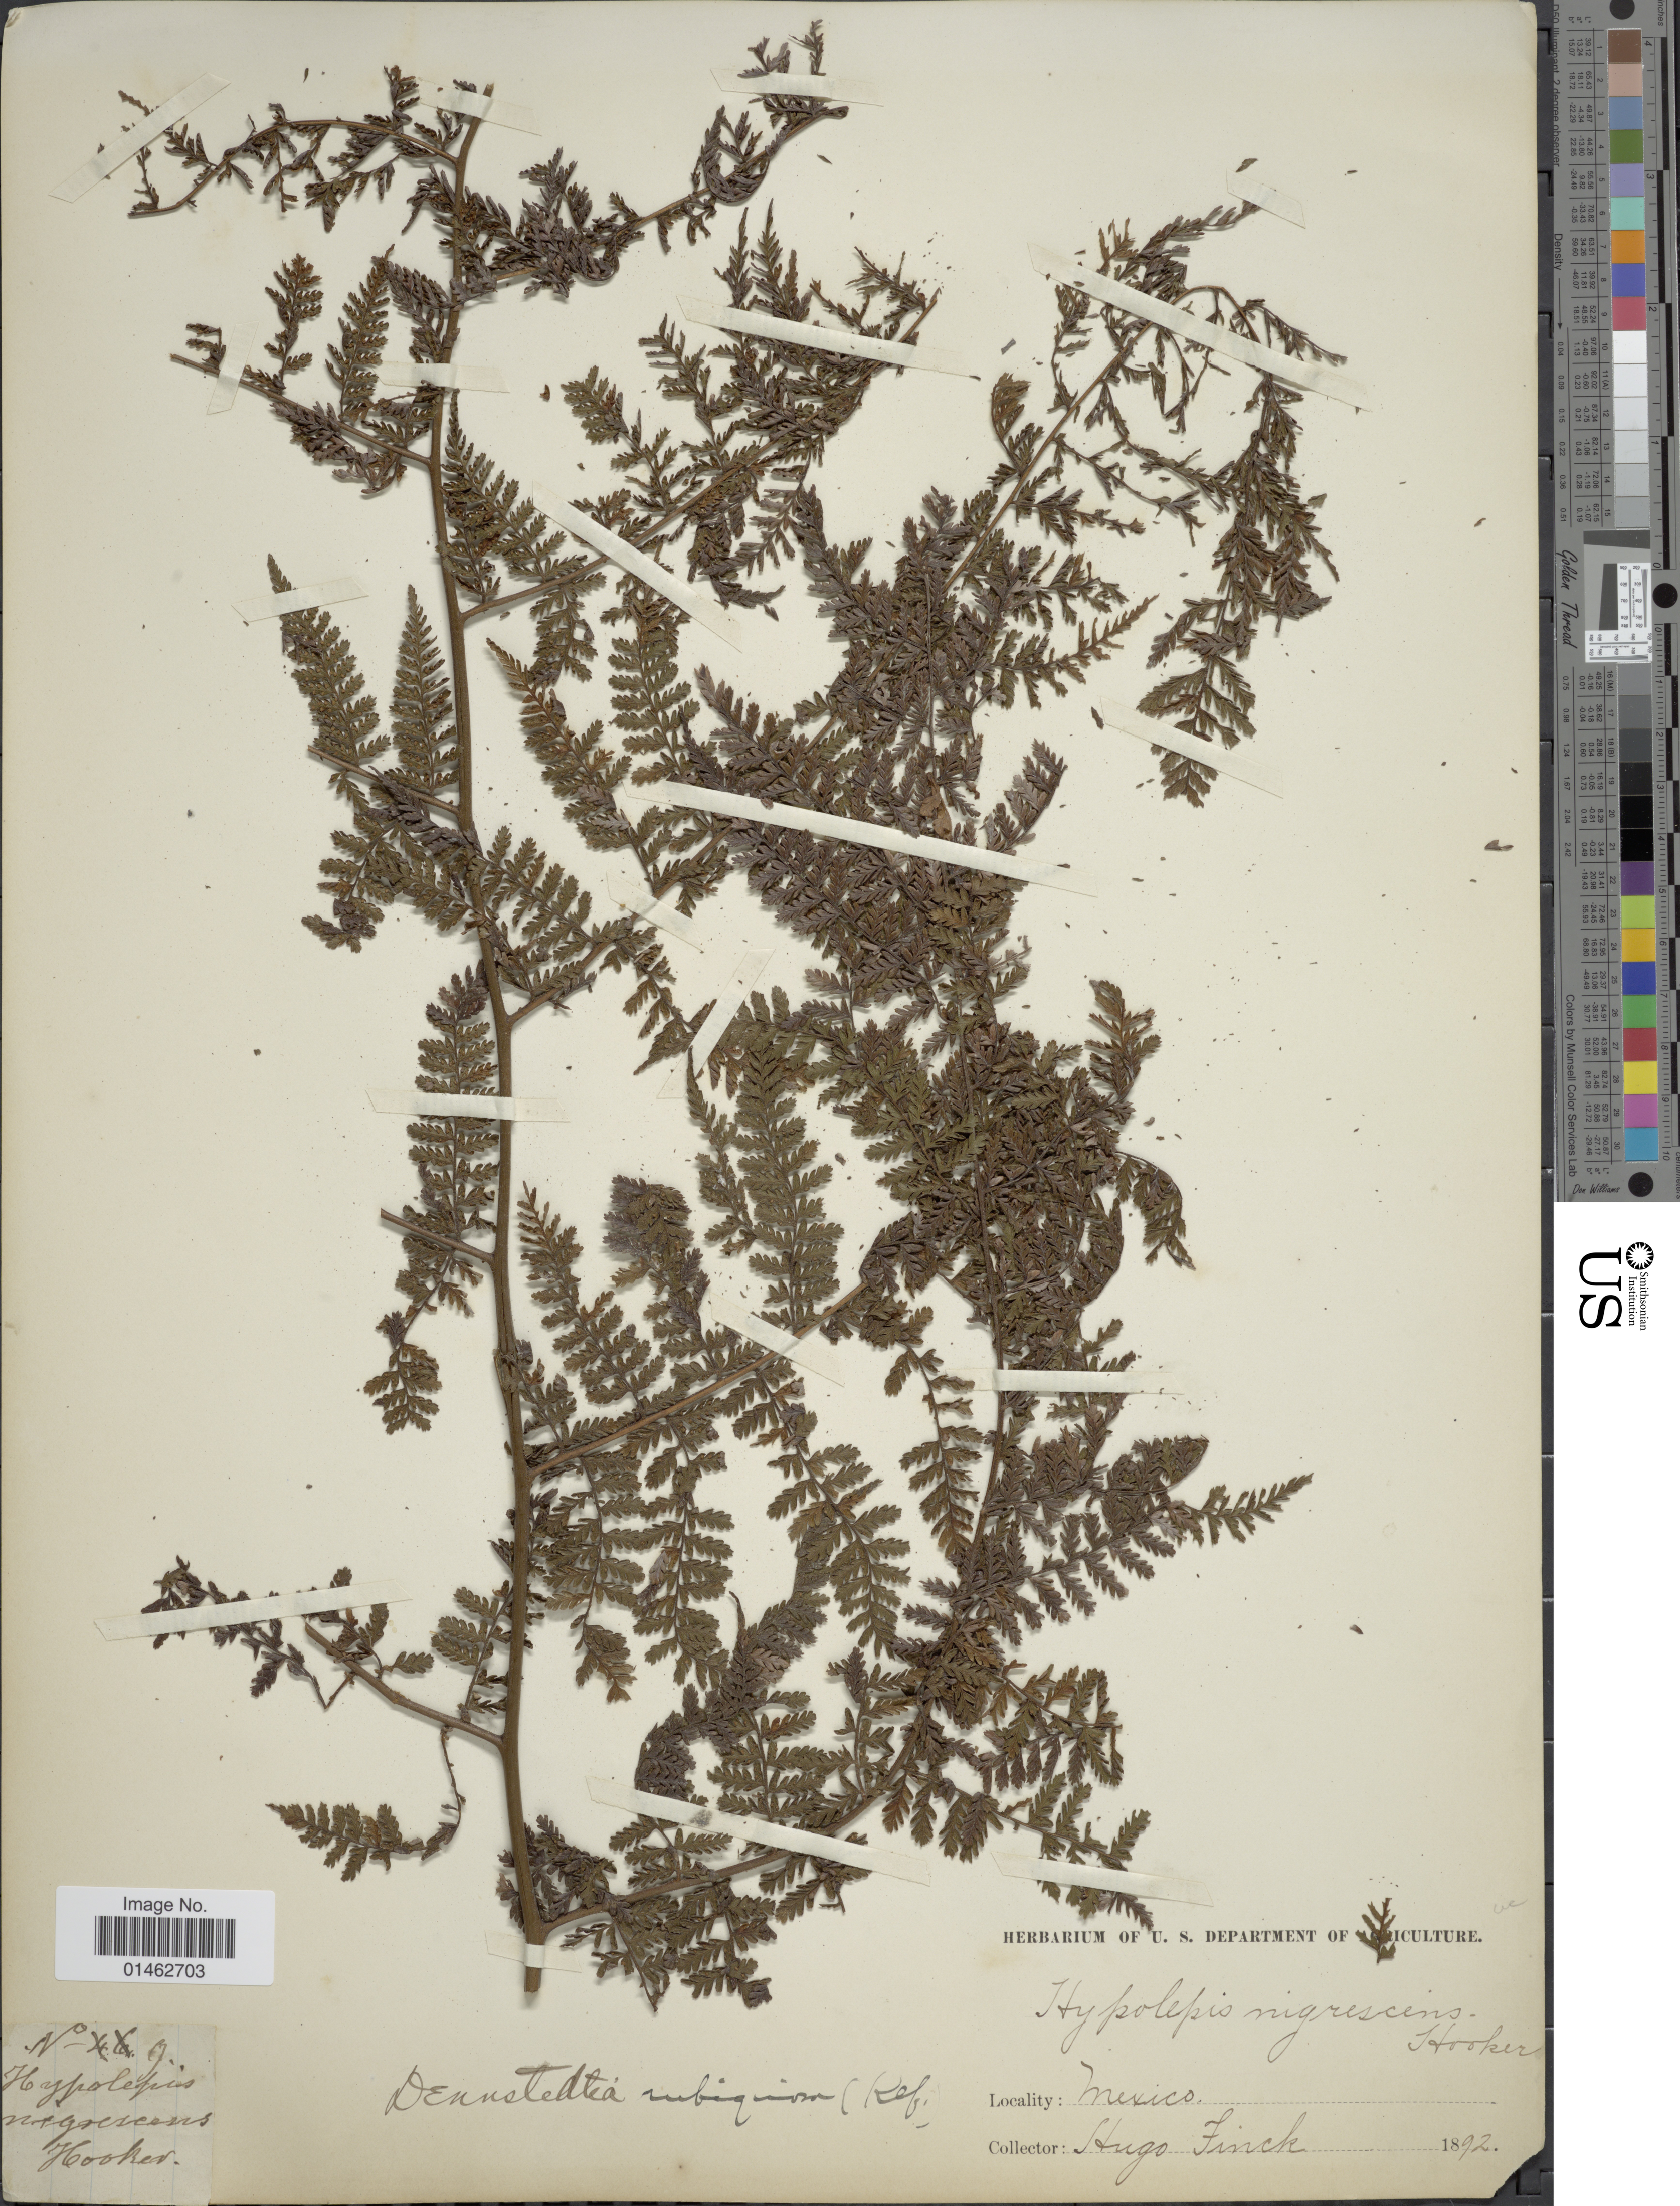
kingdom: Plantae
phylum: Tracheophyta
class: Polypodiopsida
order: Polypodiales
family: Dennstaedtiaceae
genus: Hypolepis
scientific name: Hypolepis nigrescens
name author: Hook.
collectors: H. Finck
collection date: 1892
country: Mexico